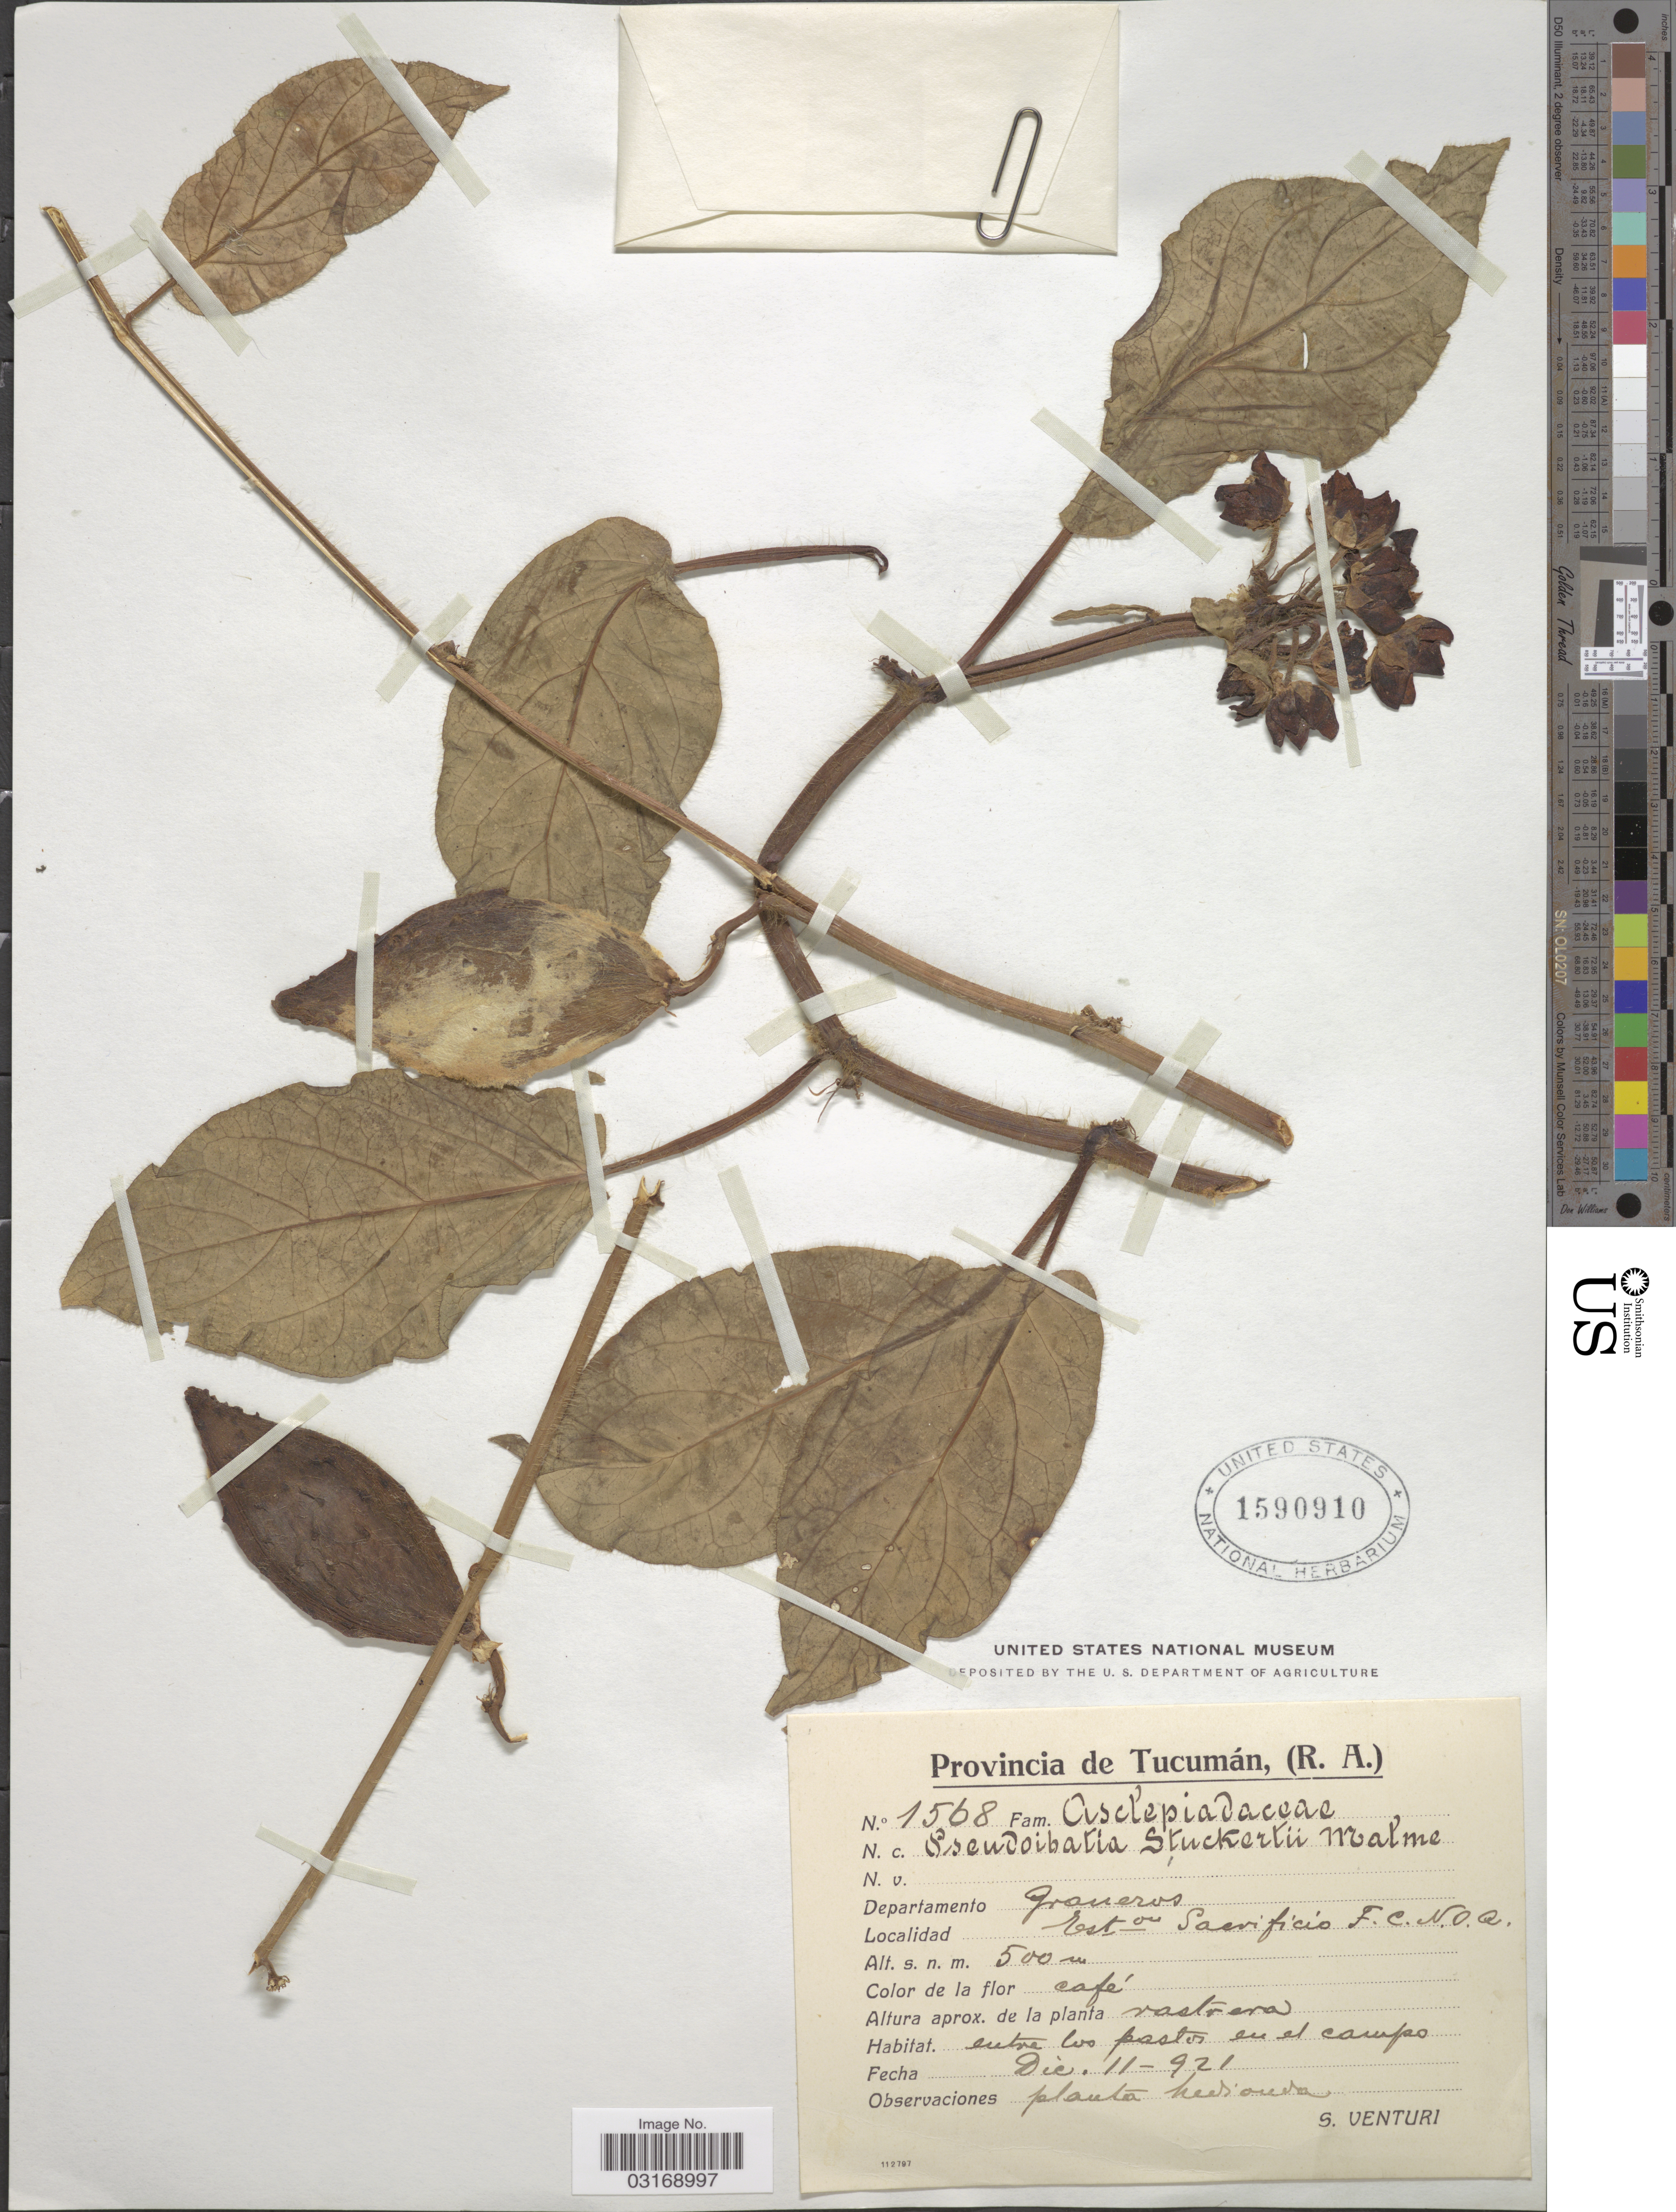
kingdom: Plantae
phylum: Tracheophyta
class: Magnoliopsida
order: Gentianales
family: Apocynaceae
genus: Pseudibatia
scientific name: Pseudibatia stuckertii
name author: Malme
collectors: S. Venturi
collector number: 1568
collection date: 1921-12-11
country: Argentina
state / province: Tucuman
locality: Departamento Graneros. Estan. Sacrificio F.C.N.O.A.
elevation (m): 500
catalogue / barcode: US 1590910